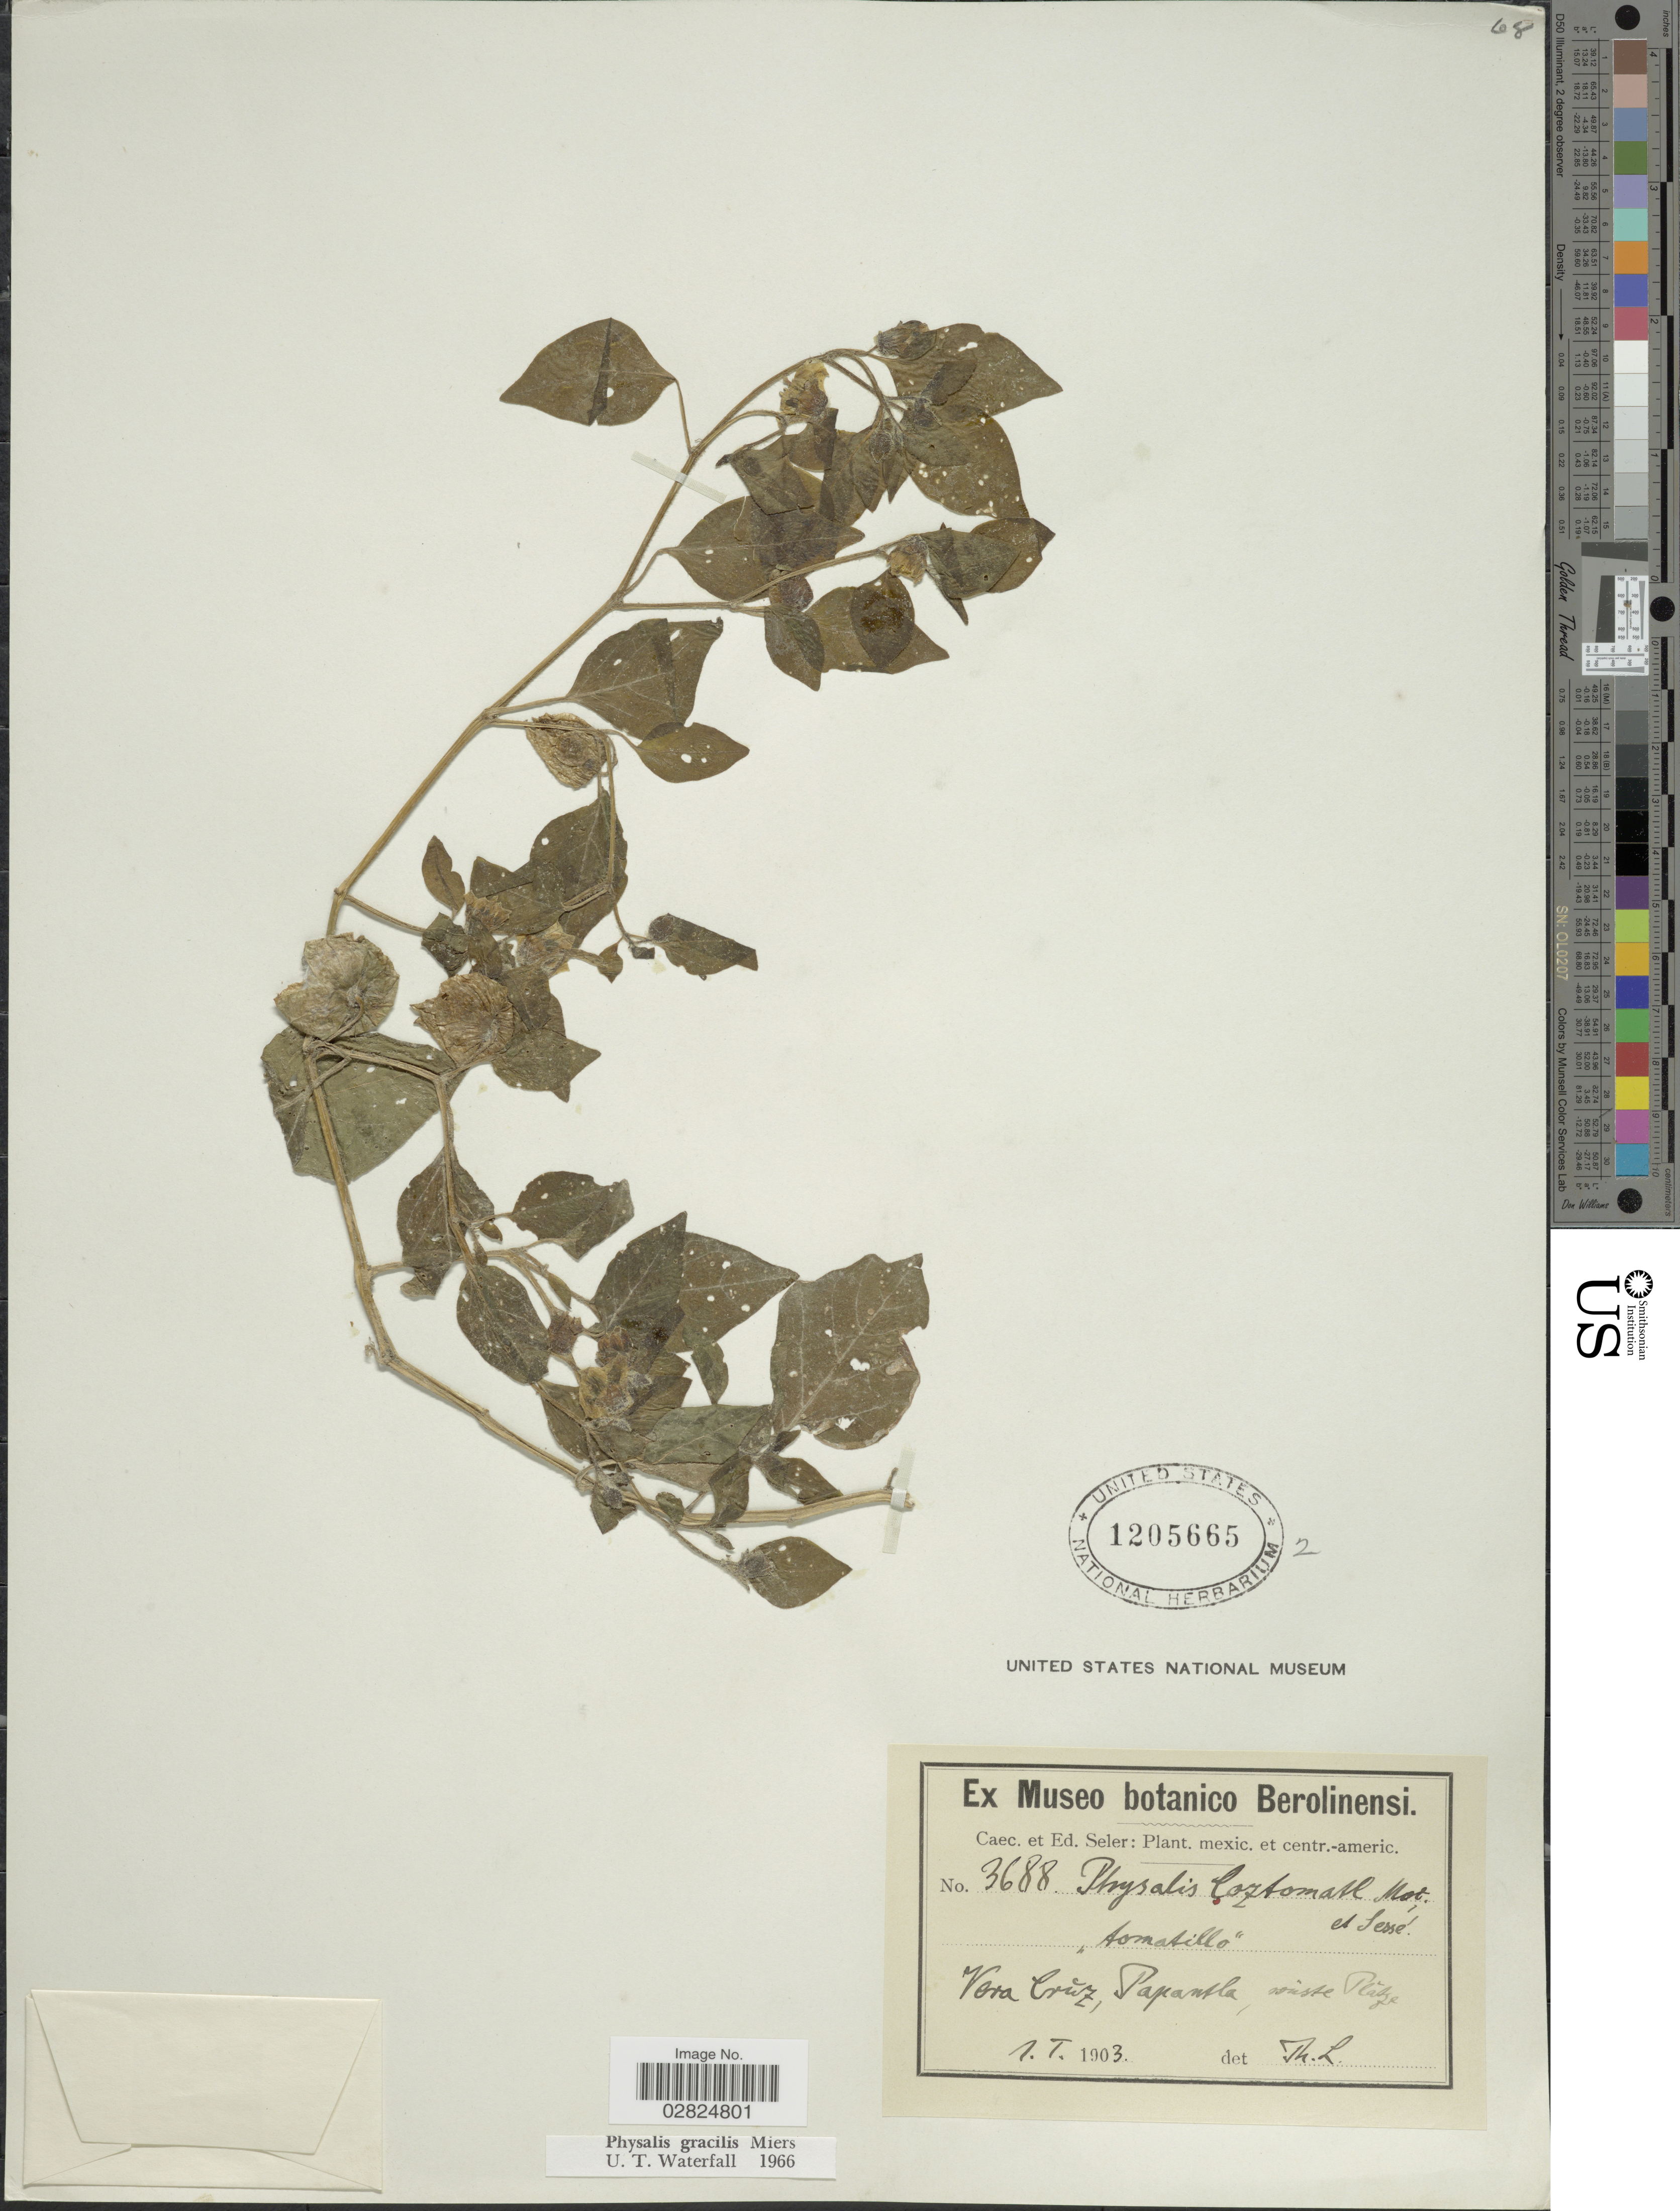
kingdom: Plantae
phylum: Tracheophyta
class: Magnoliopsida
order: Solanales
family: Solanaceae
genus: Physalis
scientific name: Physalis gracilis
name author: Miers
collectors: ex Caec. et Ed Seler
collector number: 3688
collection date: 1903-01-01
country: Mexico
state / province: Veracruz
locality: Vera Cruz, Papantla, souse Platze.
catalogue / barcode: US 1205665